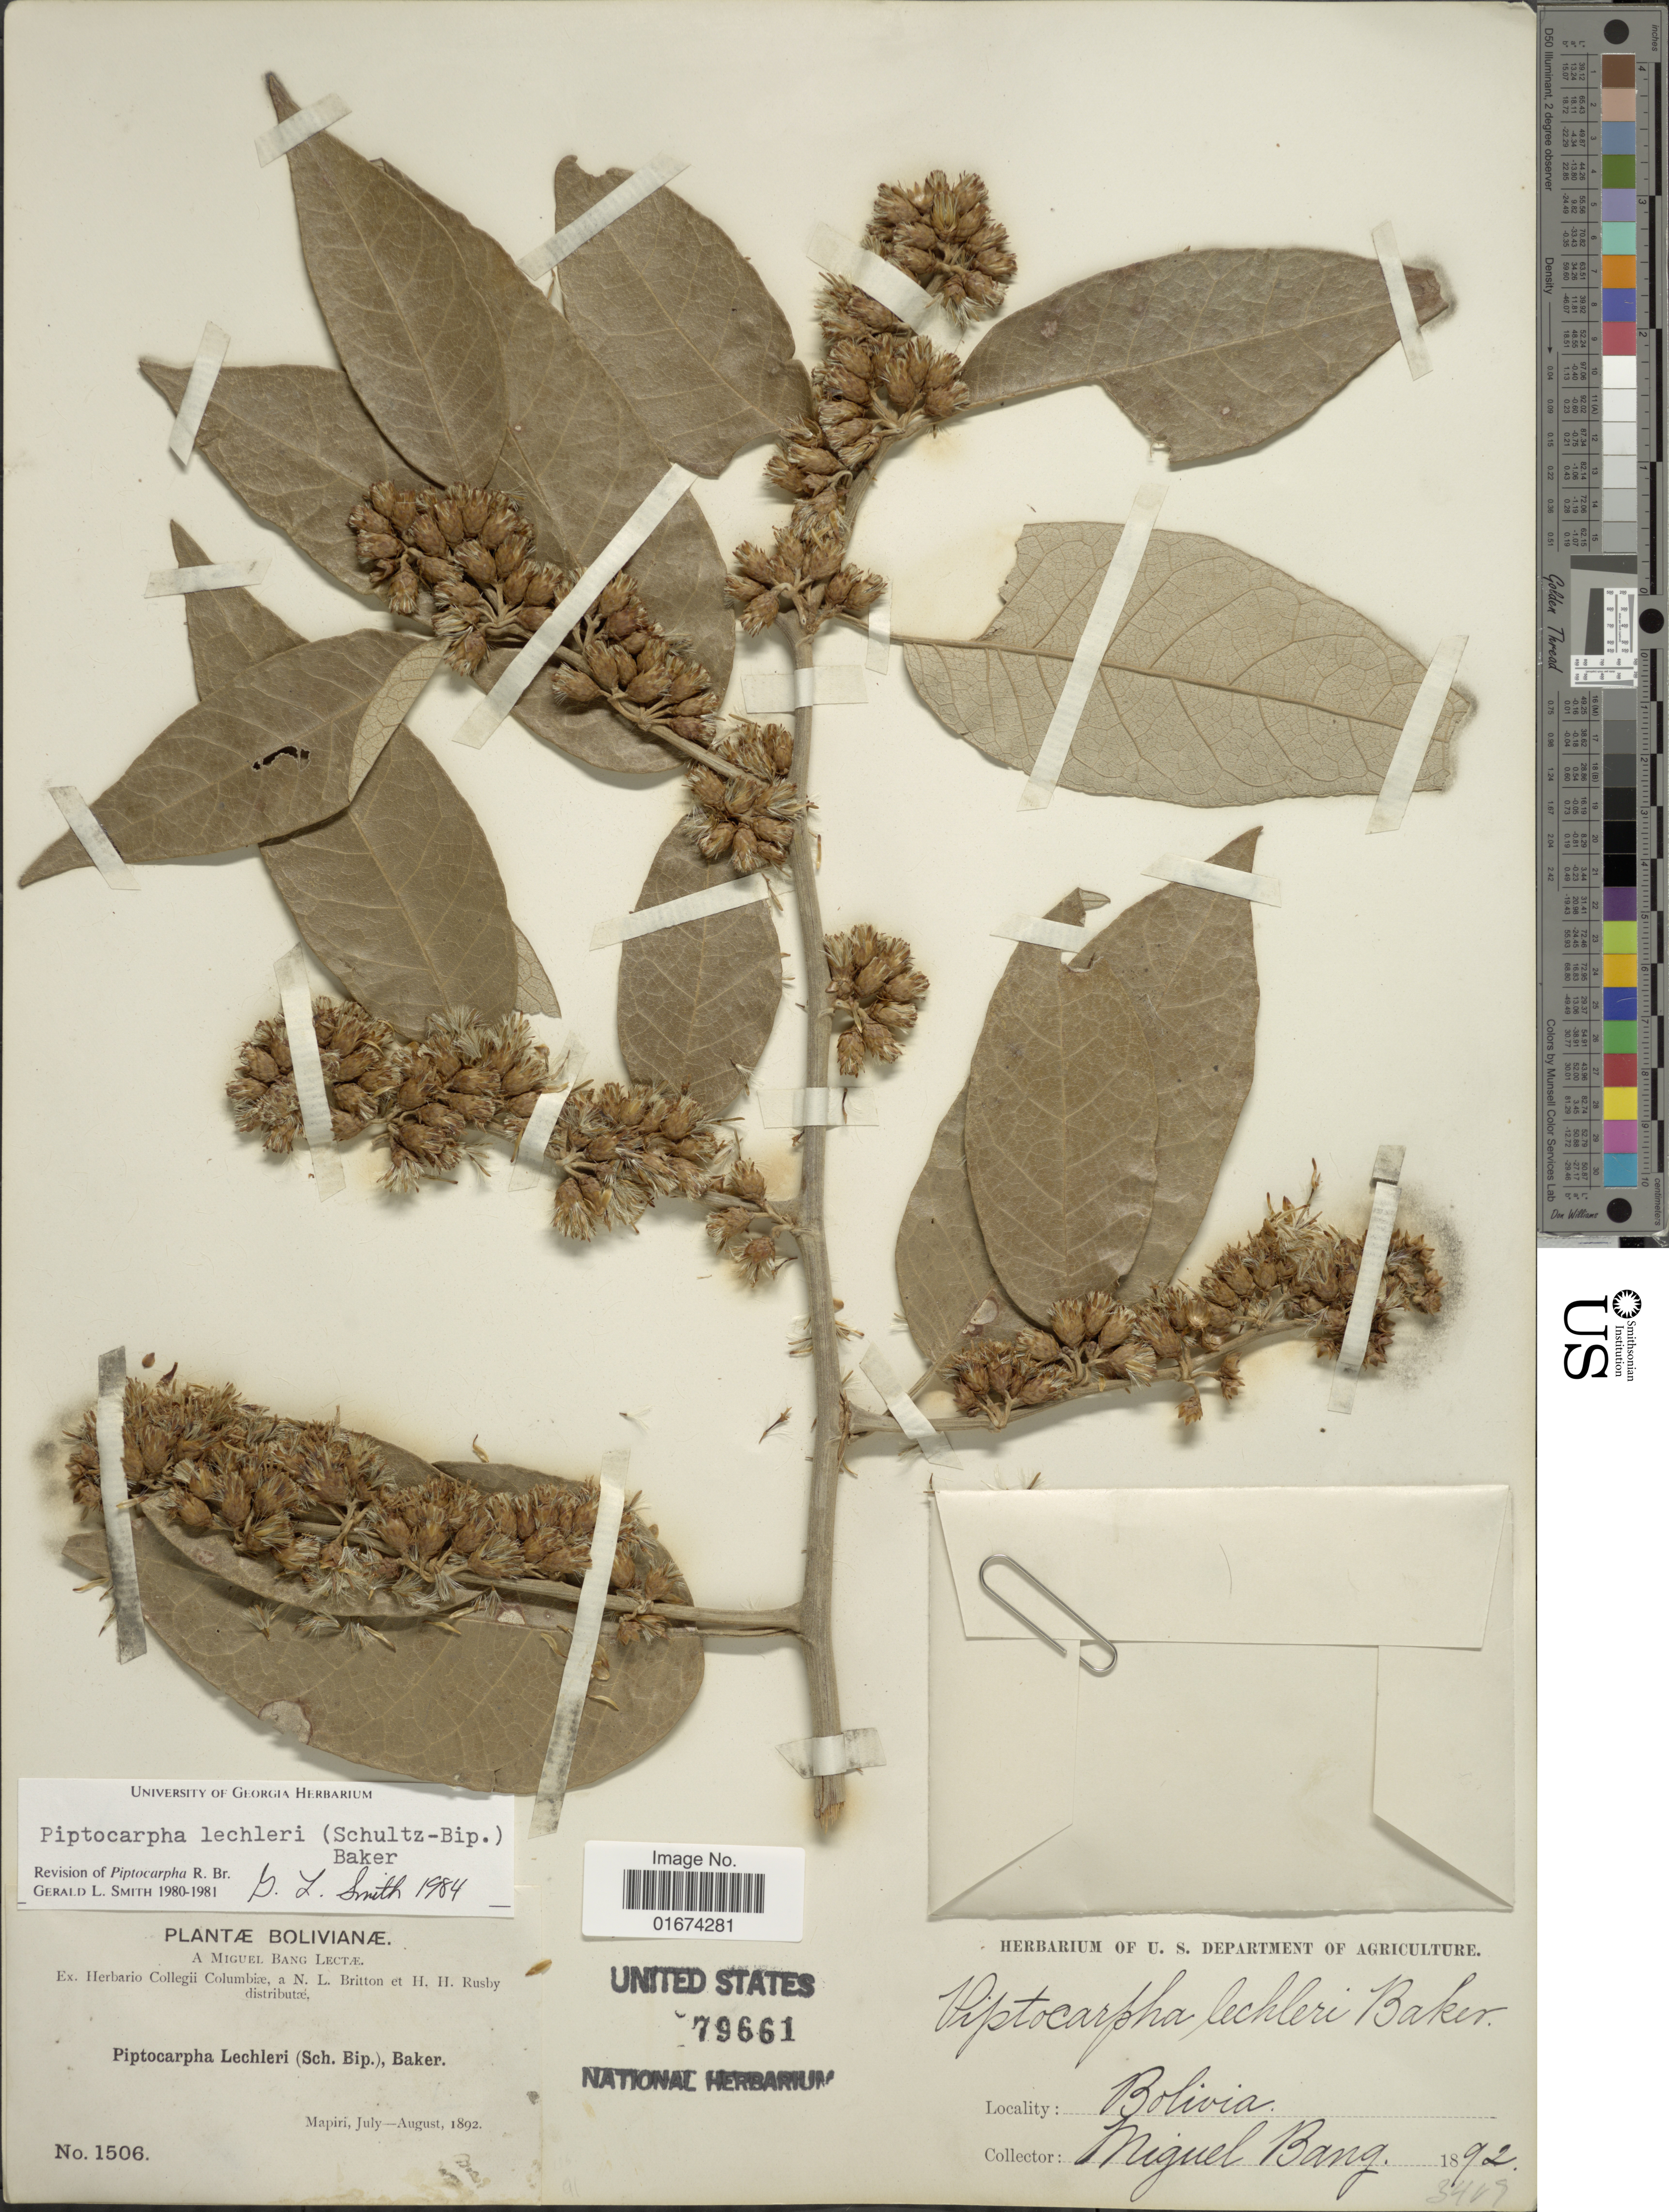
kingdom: Plantae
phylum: Tracheophyta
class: Magnoliopsida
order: Asterales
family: Asteraceae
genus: Piptocarpha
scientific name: Piptocarpha lechleri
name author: (Sch. Bip.) Baker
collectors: M. Bang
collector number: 1506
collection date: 1892-07/1892-08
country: Bolivia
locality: Mapiri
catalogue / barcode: US 79661